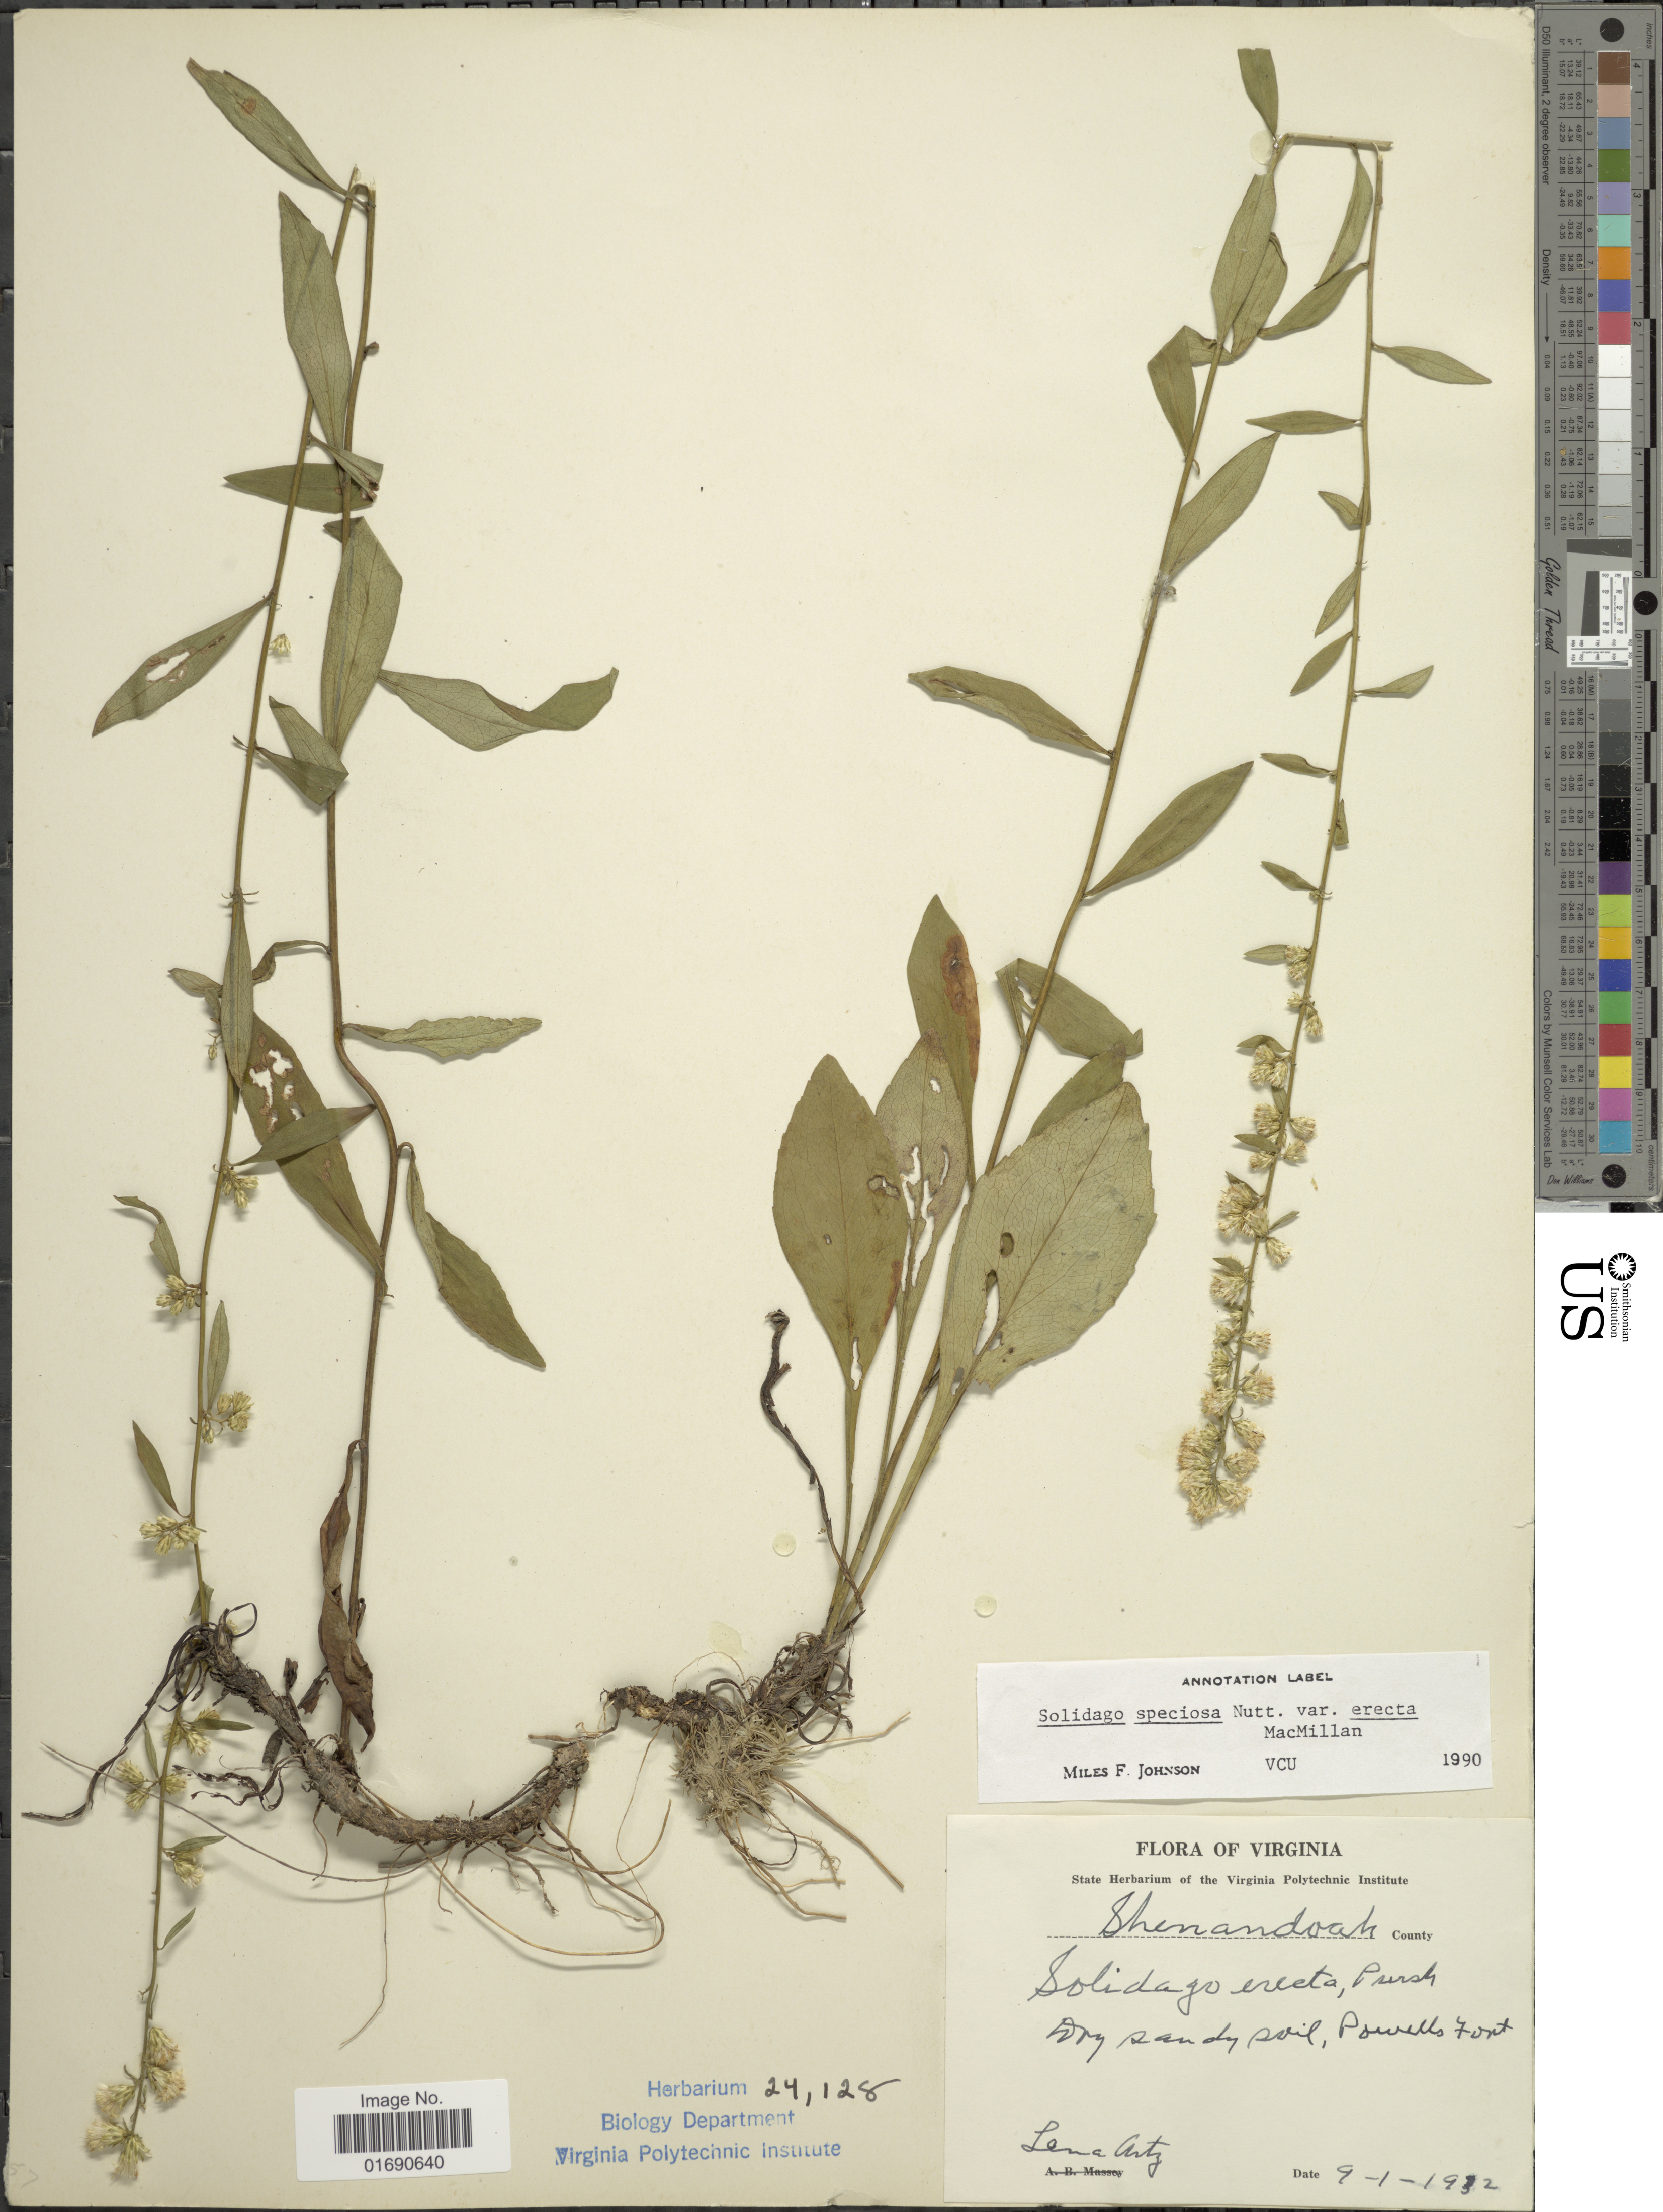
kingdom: Plantae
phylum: Tracheophyta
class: Magnoliopsida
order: Asterales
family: Asteraceae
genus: Solidago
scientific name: Solidago speciosa var. erecta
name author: (Pursh) MacMill.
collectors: L. Artz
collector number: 344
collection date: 1932-01-09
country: United States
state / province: Virginia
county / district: Shenandoah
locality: Shenandoah County, Dry sandy soil, Powells Fort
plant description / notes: This specimen is a duplicate of Artz 344. As labelled, it was collected 1932-09-01 although notebooks indicate collection date as 1932-09-06. Data from the collection notebooks of Lena Artz. George Mason University, Ted R. Bradley Herbarium